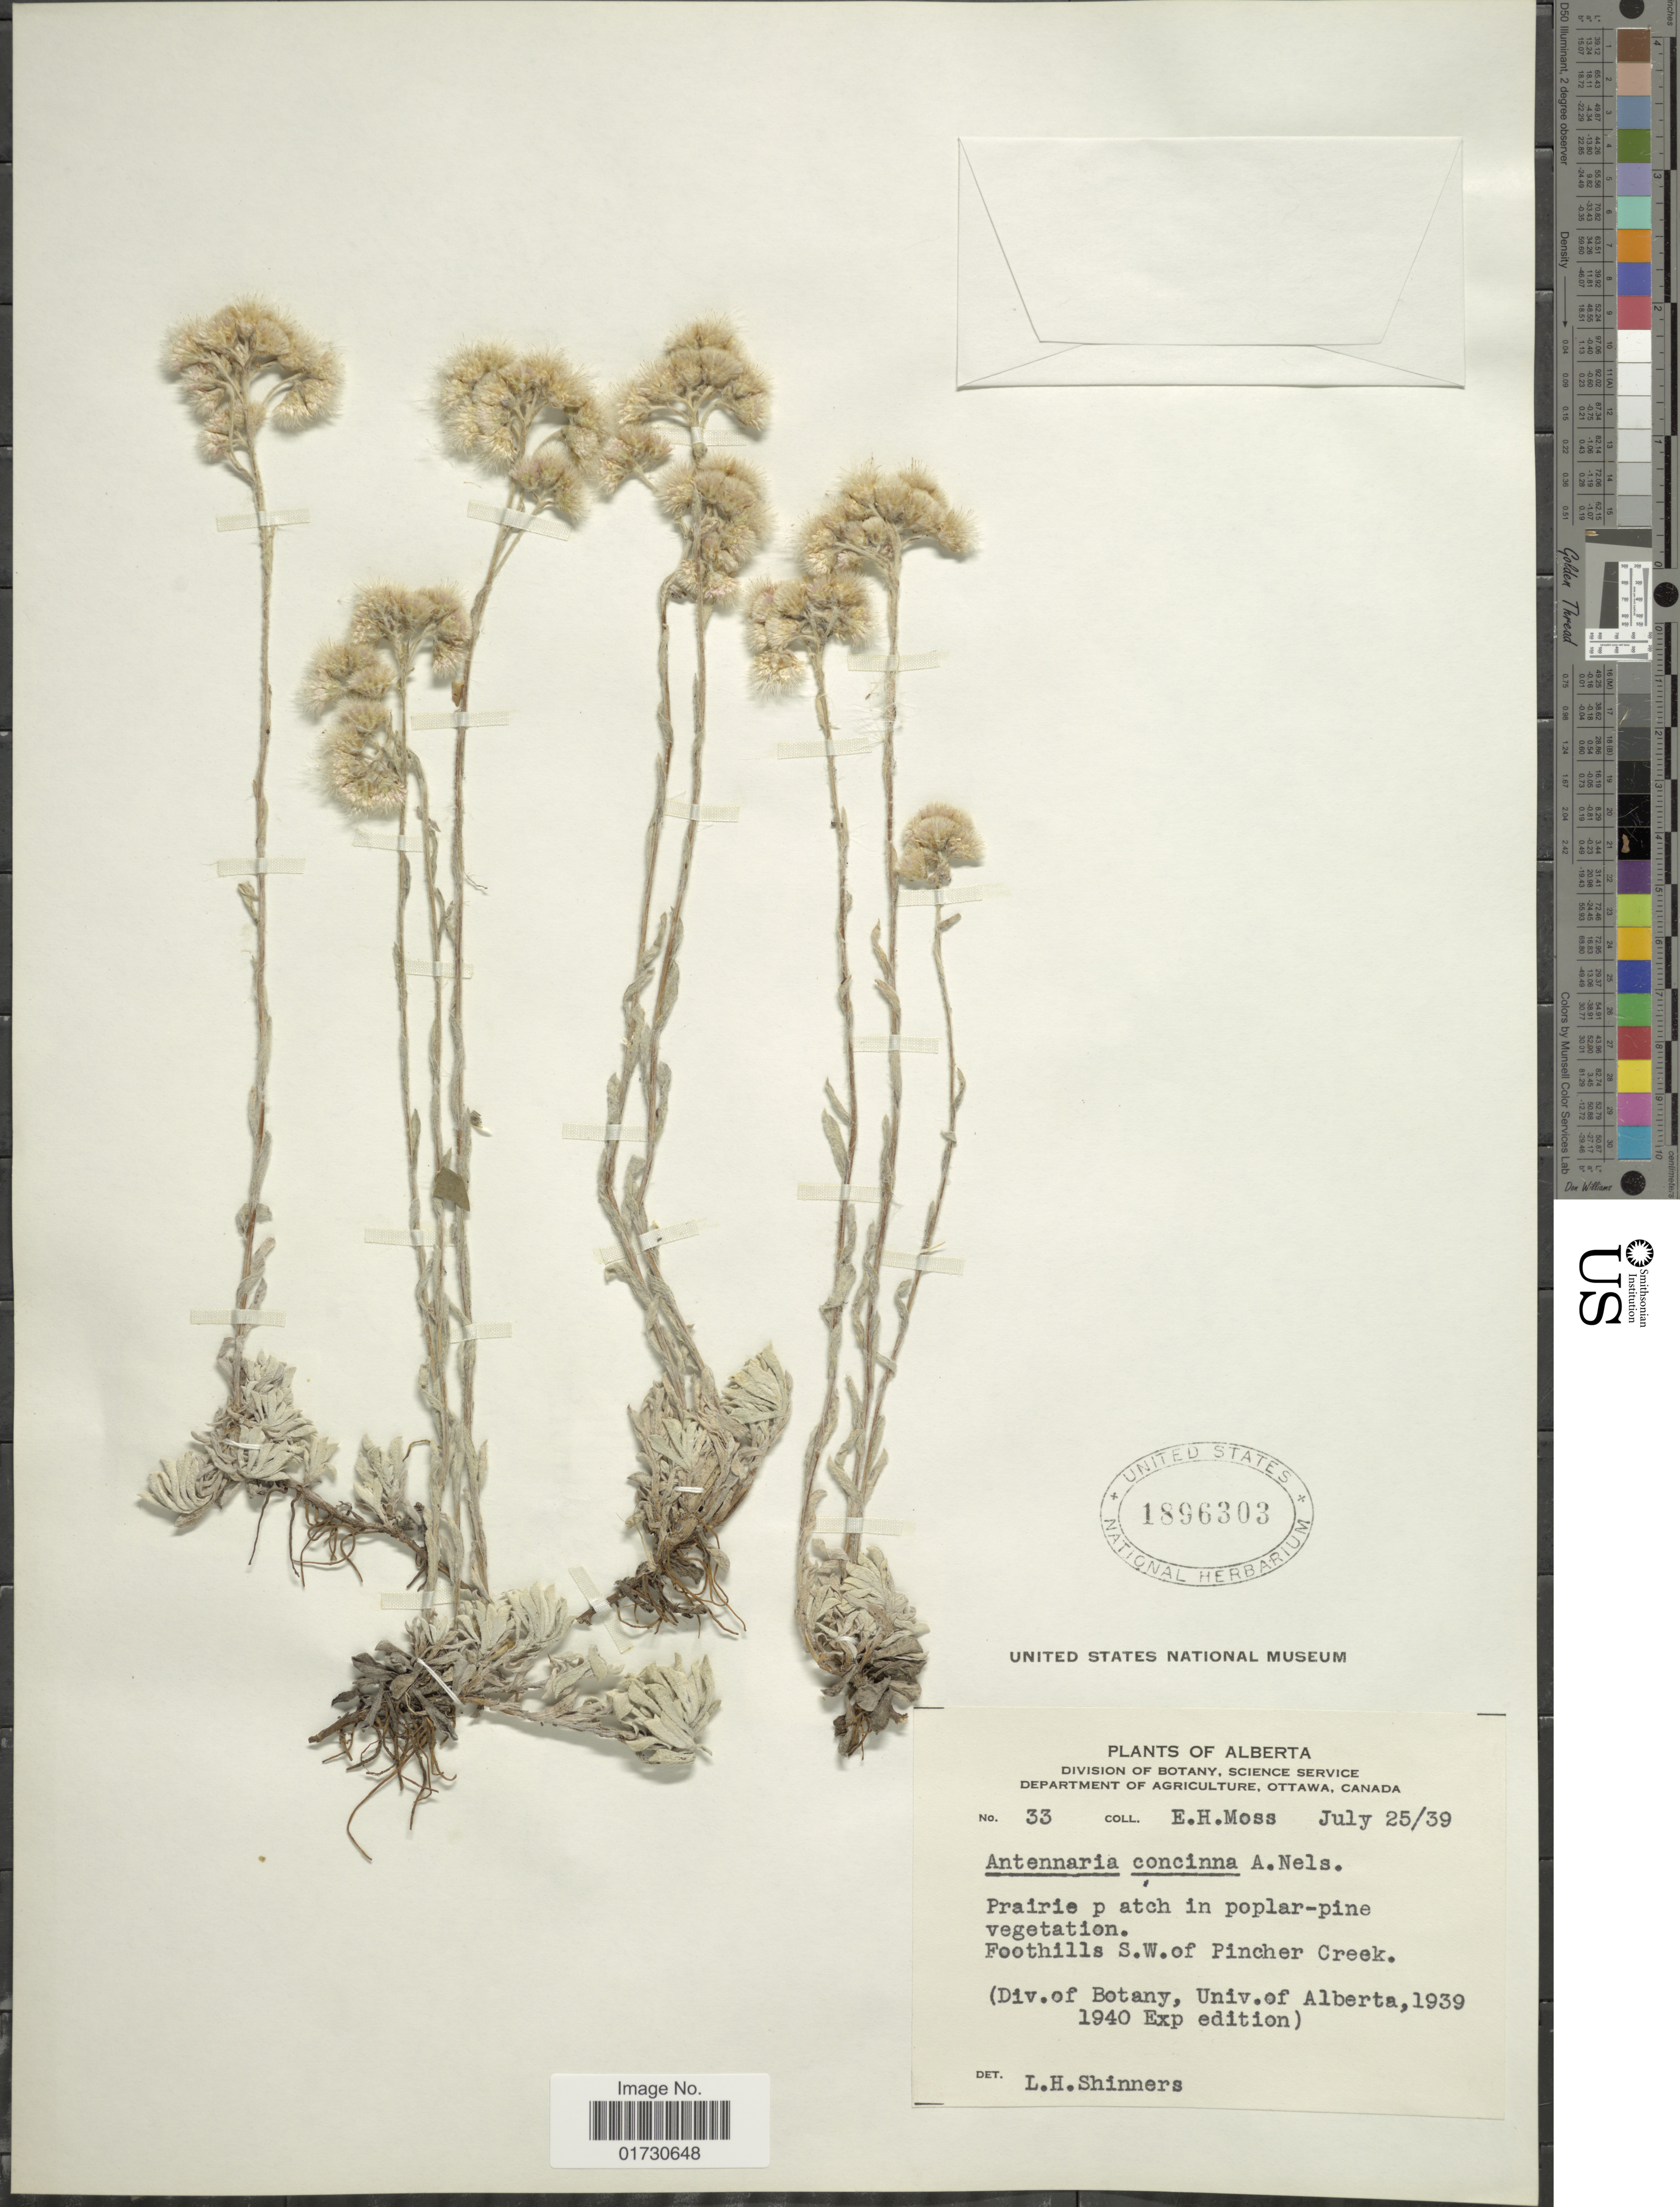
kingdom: Plantae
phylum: Tracheophyta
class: Magnoliopsida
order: Asterales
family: Asteraceae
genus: Antennaria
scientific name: Antennaria concinna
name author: E.E. Nelson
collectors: E. Moss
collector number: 33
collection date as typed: Transcribed d/m/y: 25/7/39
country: Canada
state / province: Alberta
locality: Foothills S. W. of Pincher Creek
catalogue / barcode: US 1896303